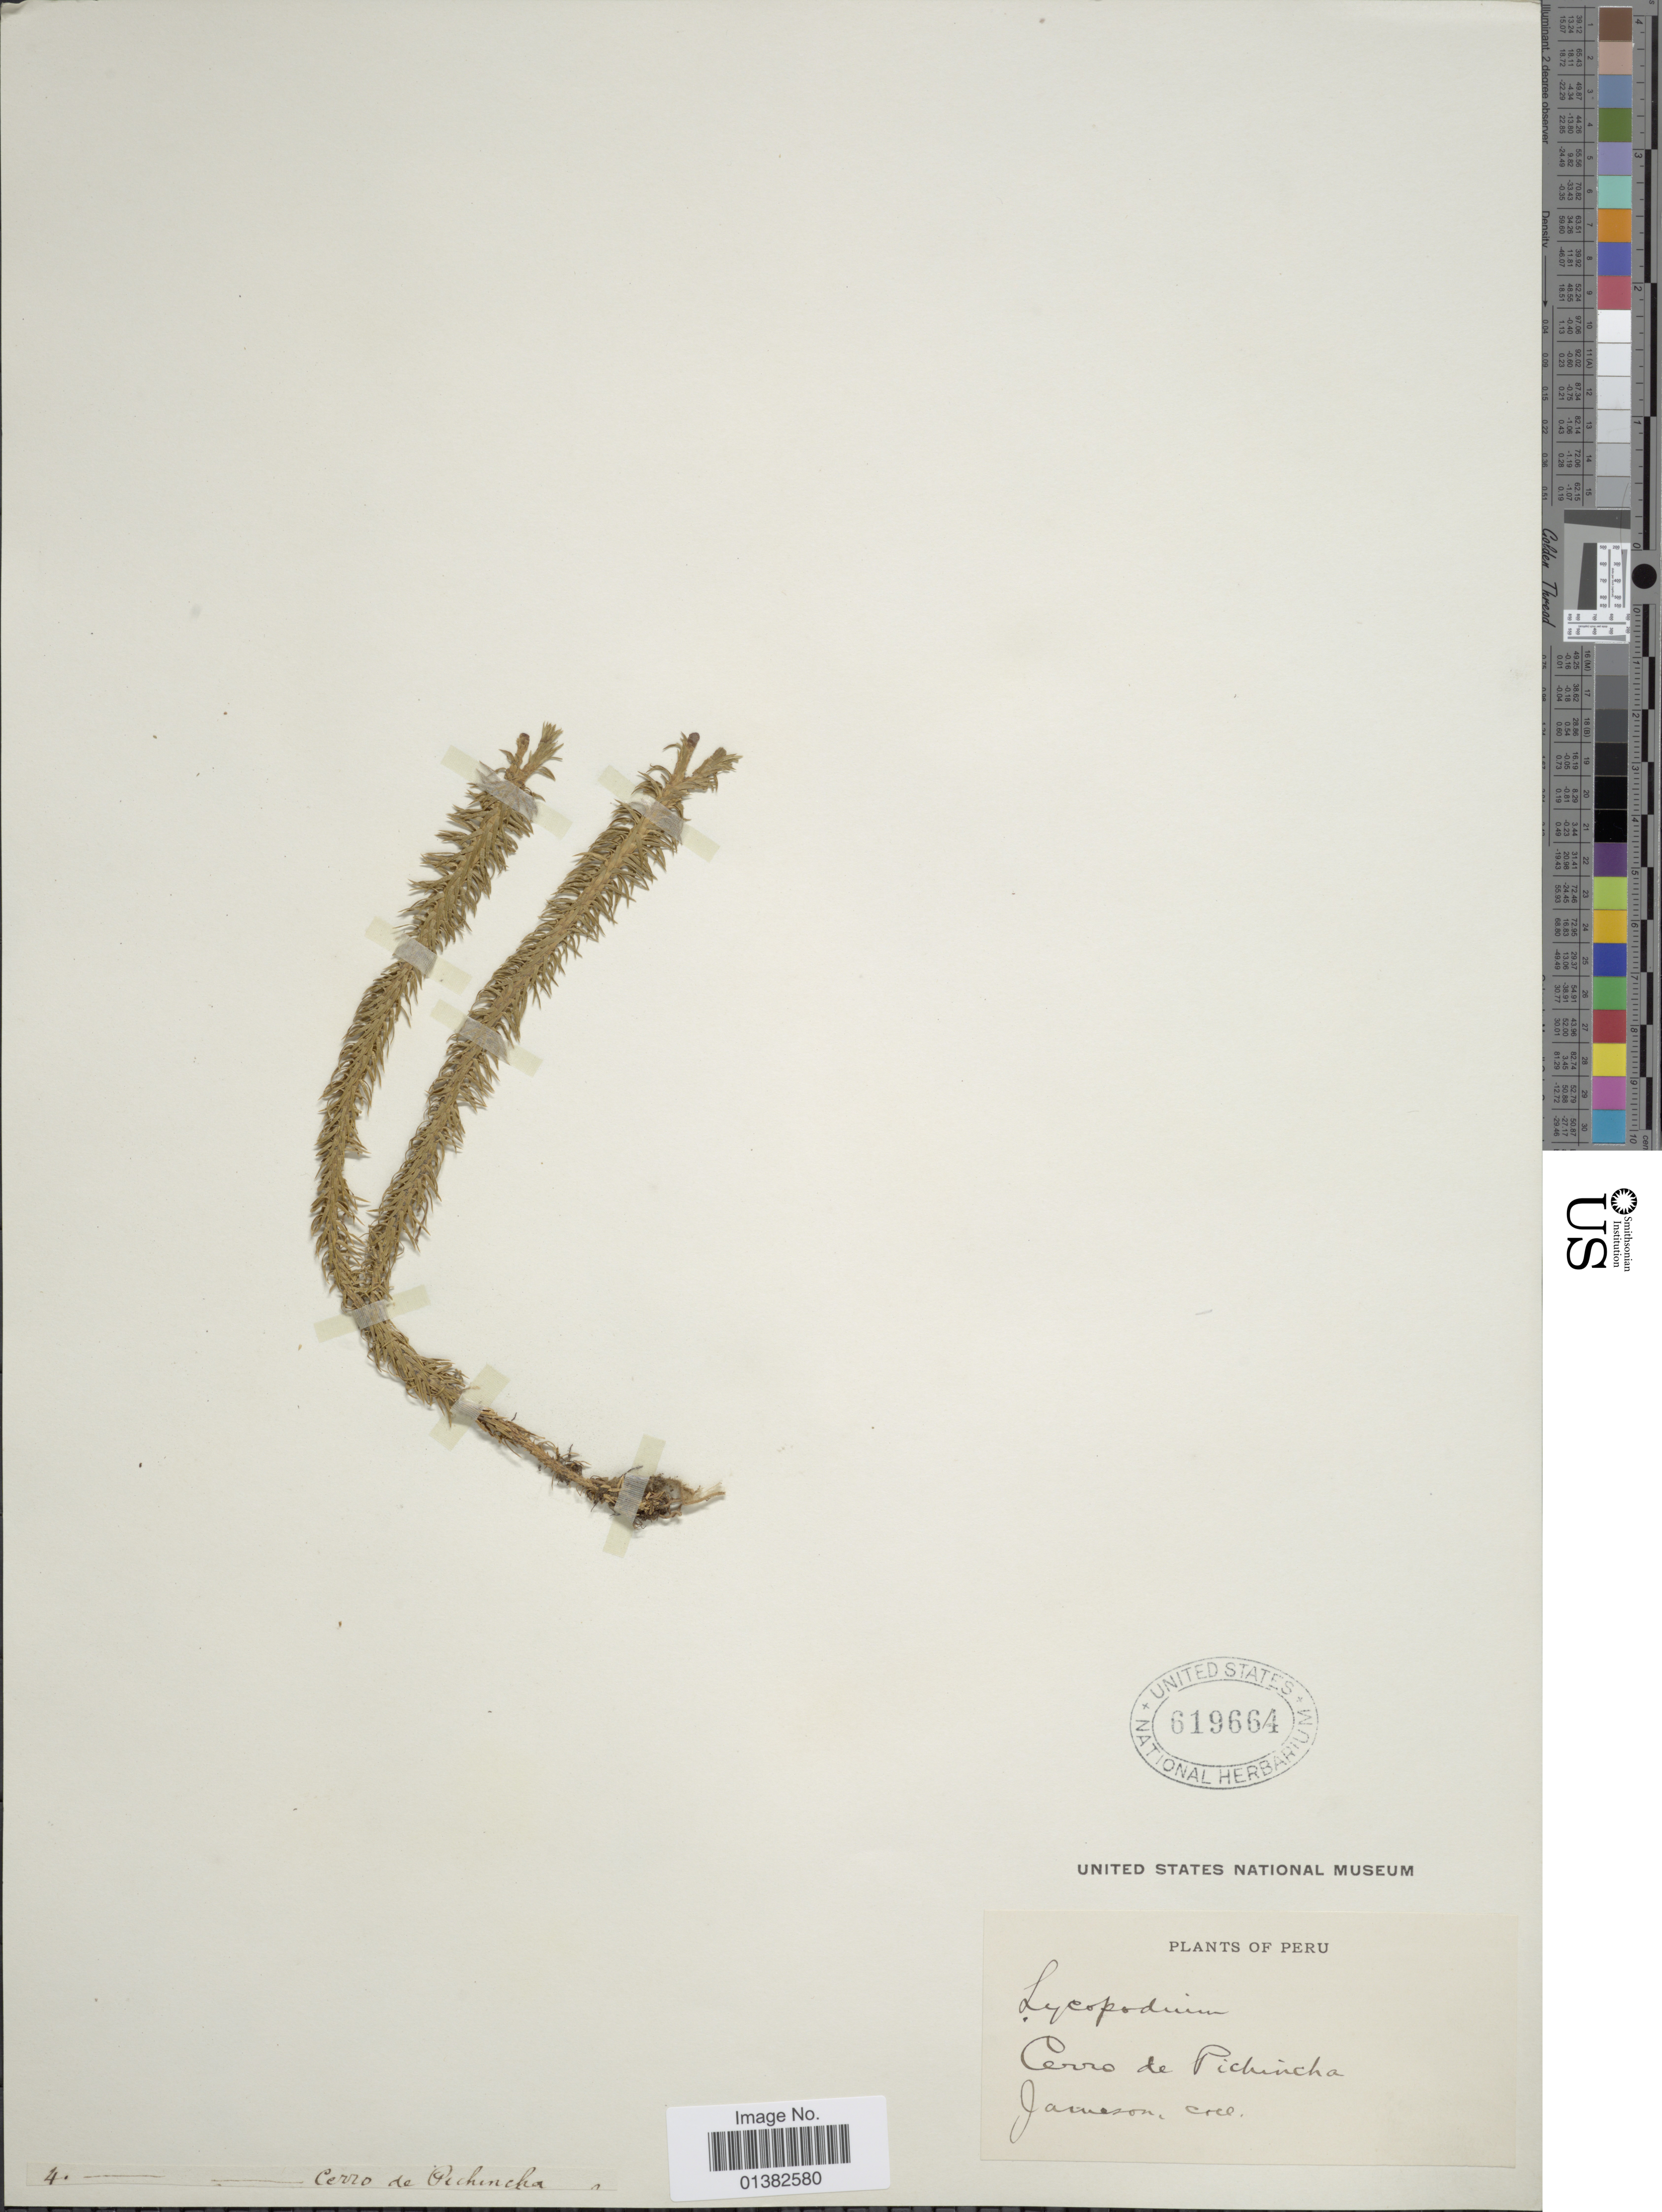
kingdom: Plantae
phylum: Tracheophyta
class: Lycopodiopsida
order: Lycopodiales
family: Lycopodiaceae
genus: Phlegmariurus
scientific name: Phlegmariurus reflexus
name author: (Lam.) B. Øllg.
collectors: -- Jameson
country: Ecuador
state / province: Pichincha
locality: Cerro de Pichincha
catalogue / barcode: US 619664